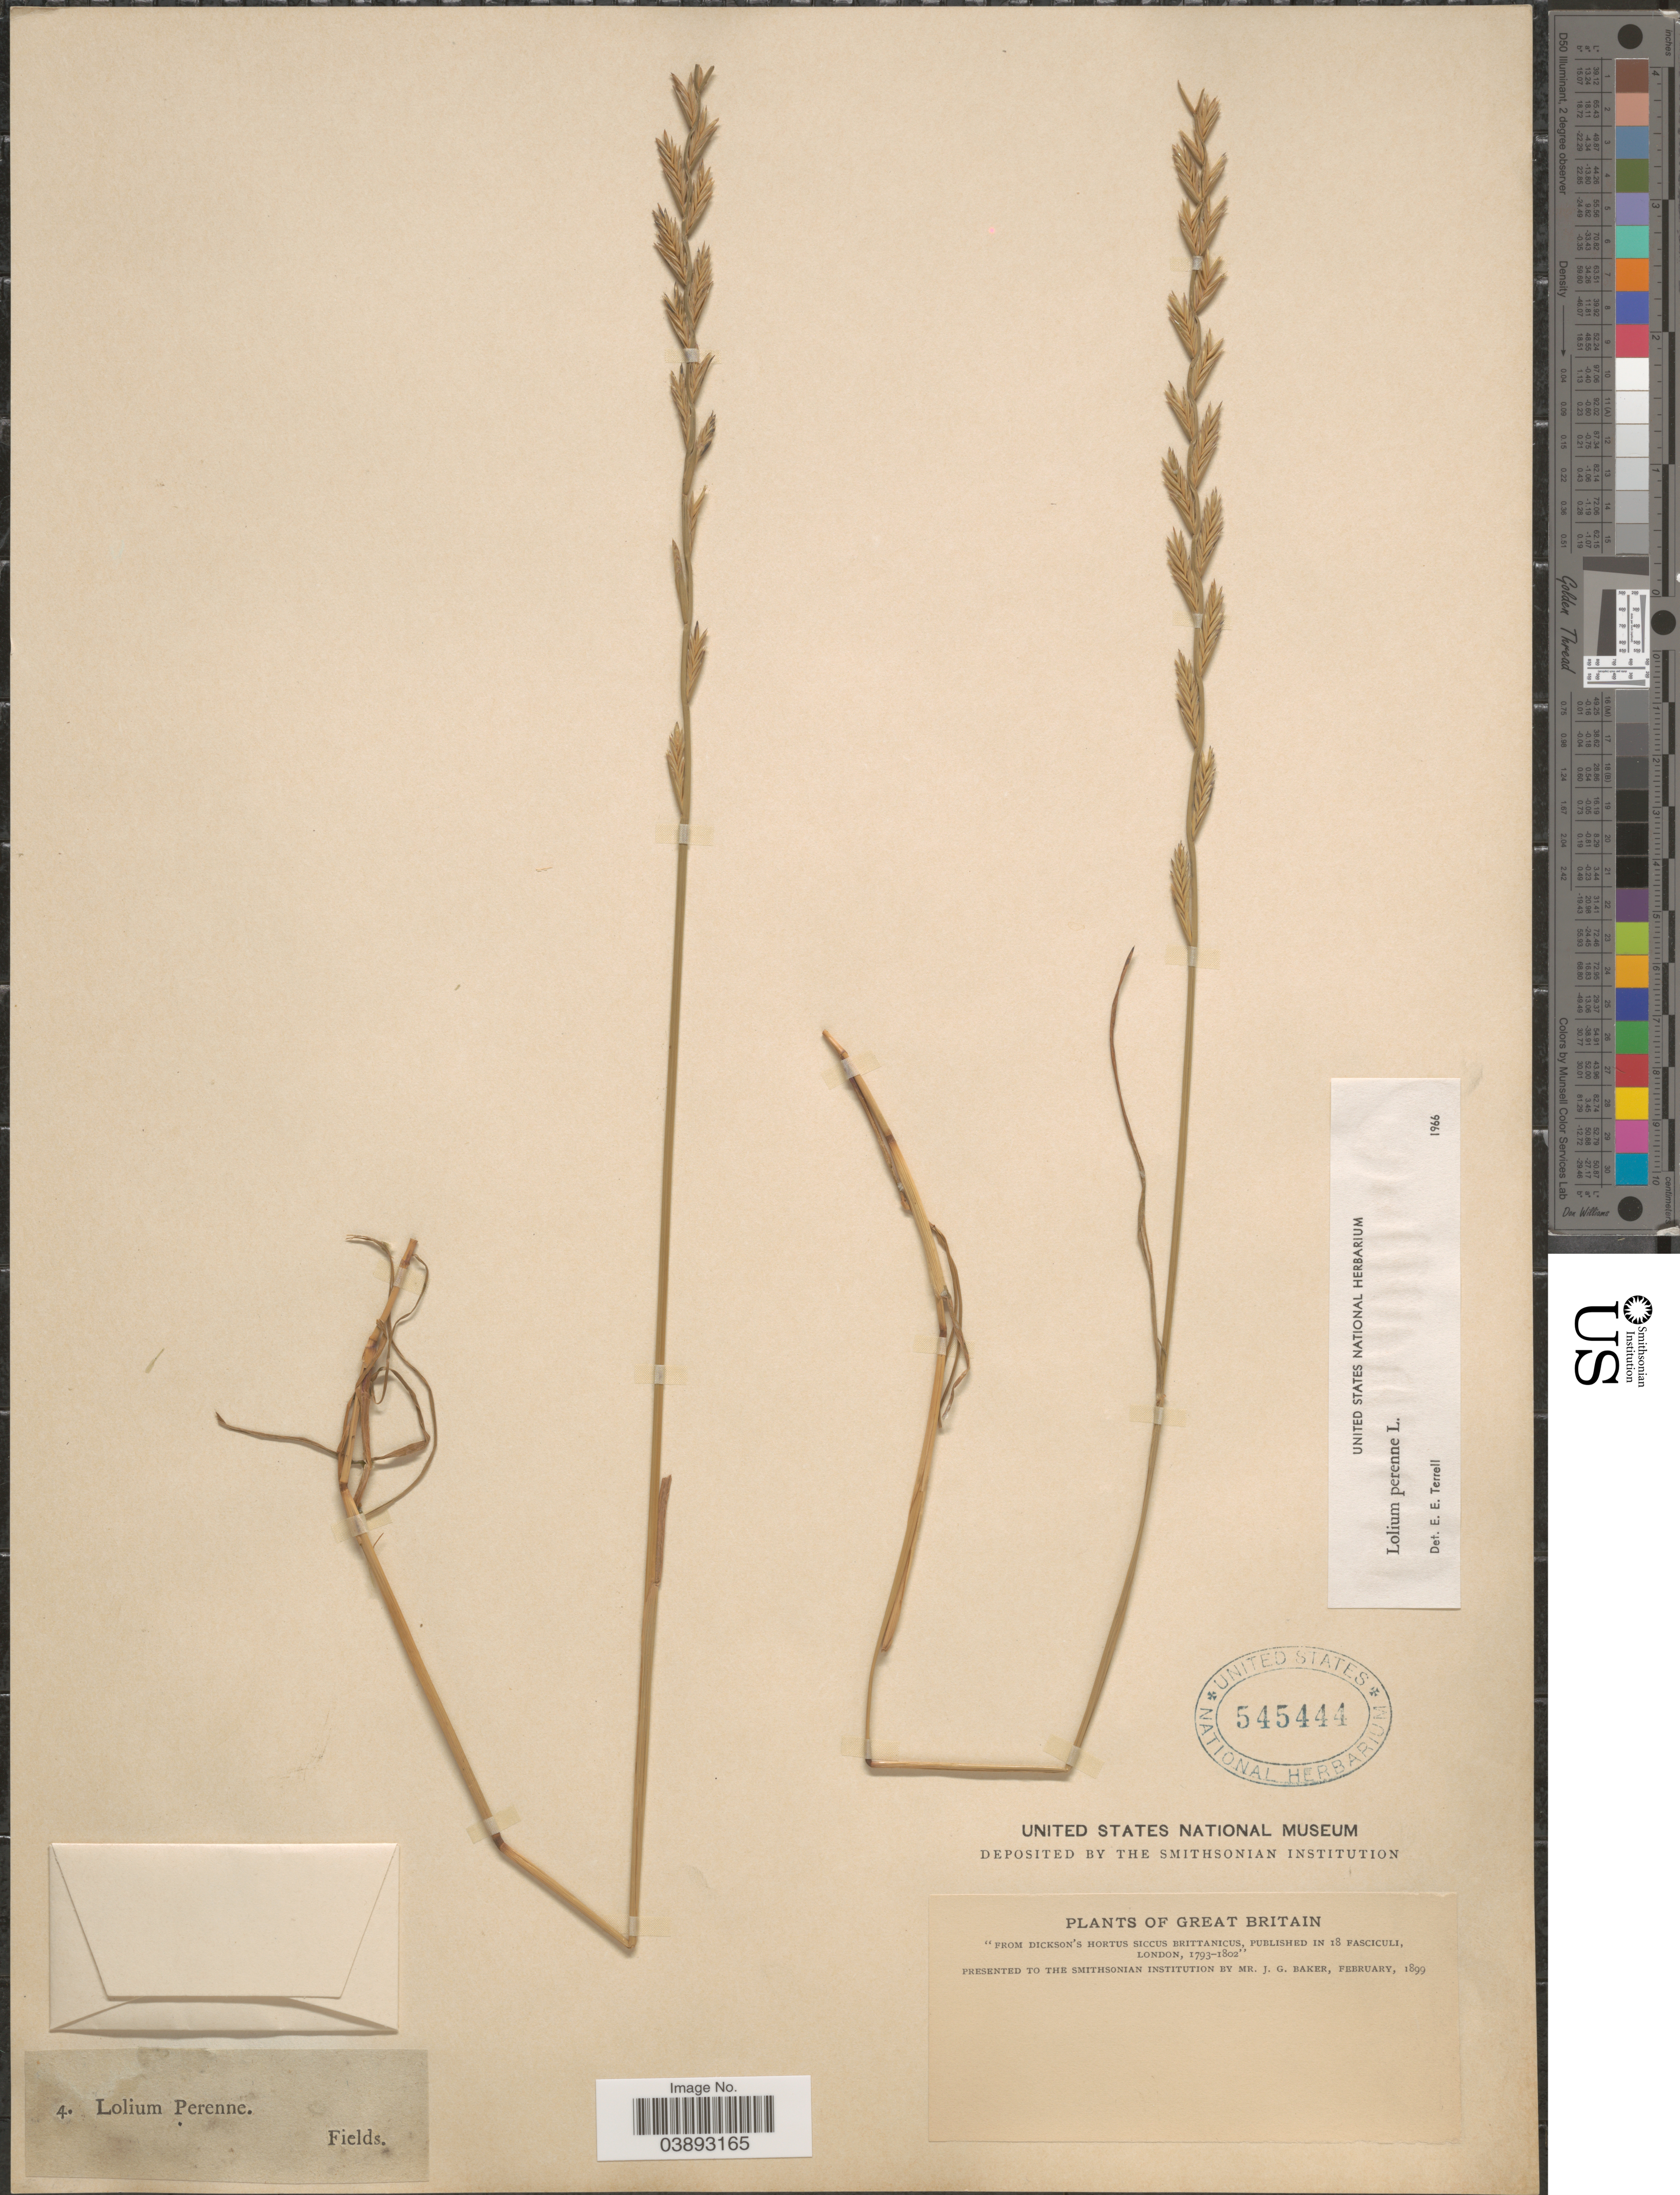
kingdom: Plantae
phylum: Tracheophyta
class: Liliopsida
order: Poales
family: Poaceae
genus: Lolium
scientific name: Lolium perenne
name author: L.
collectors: J. G. Baker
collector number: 4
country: United Kingdom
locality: Fields. Great Britain.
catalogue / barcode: US 545444